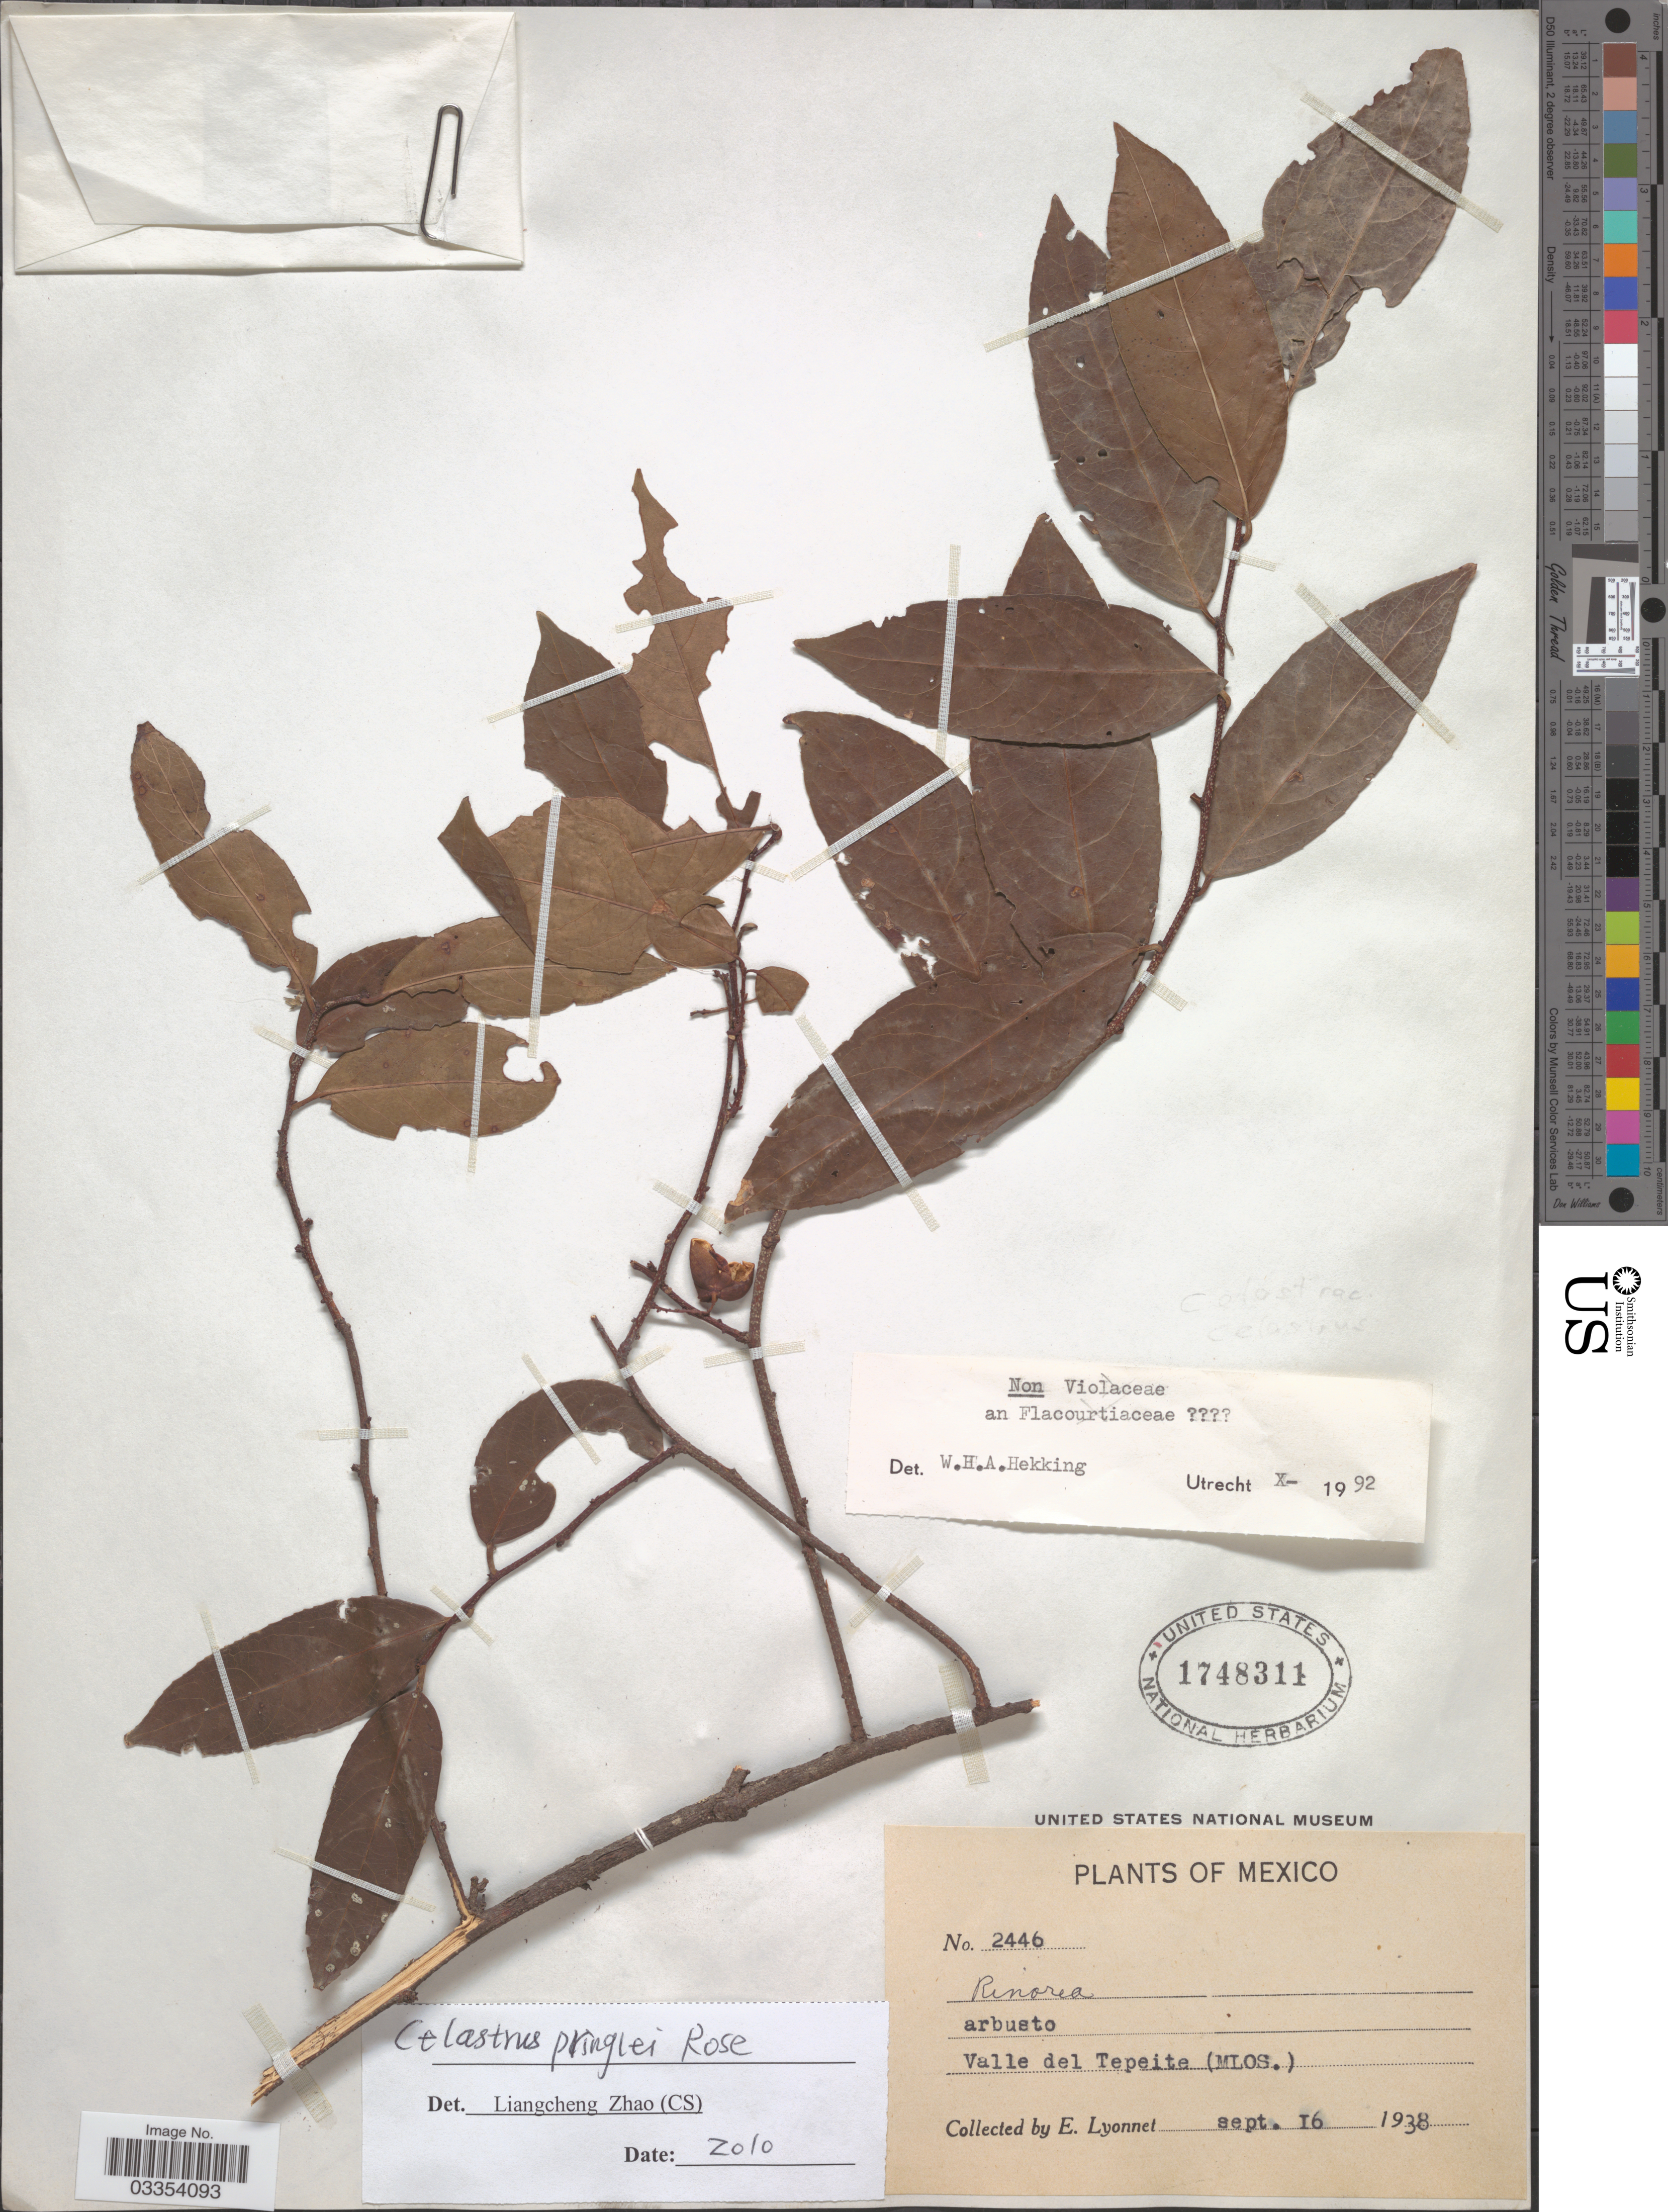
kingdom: Plantae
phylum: Tracheophyta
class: Magnoliopsida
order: Celastrales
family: Celastraceae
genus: Celastrus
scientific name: Celastrus pringlei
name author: Rose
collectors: E. Lyonnet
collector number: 2446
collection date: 1938-09-16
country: Mexico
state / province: Morelos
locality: Valle del Tepeite (Mlos).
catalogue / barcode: US 1748311